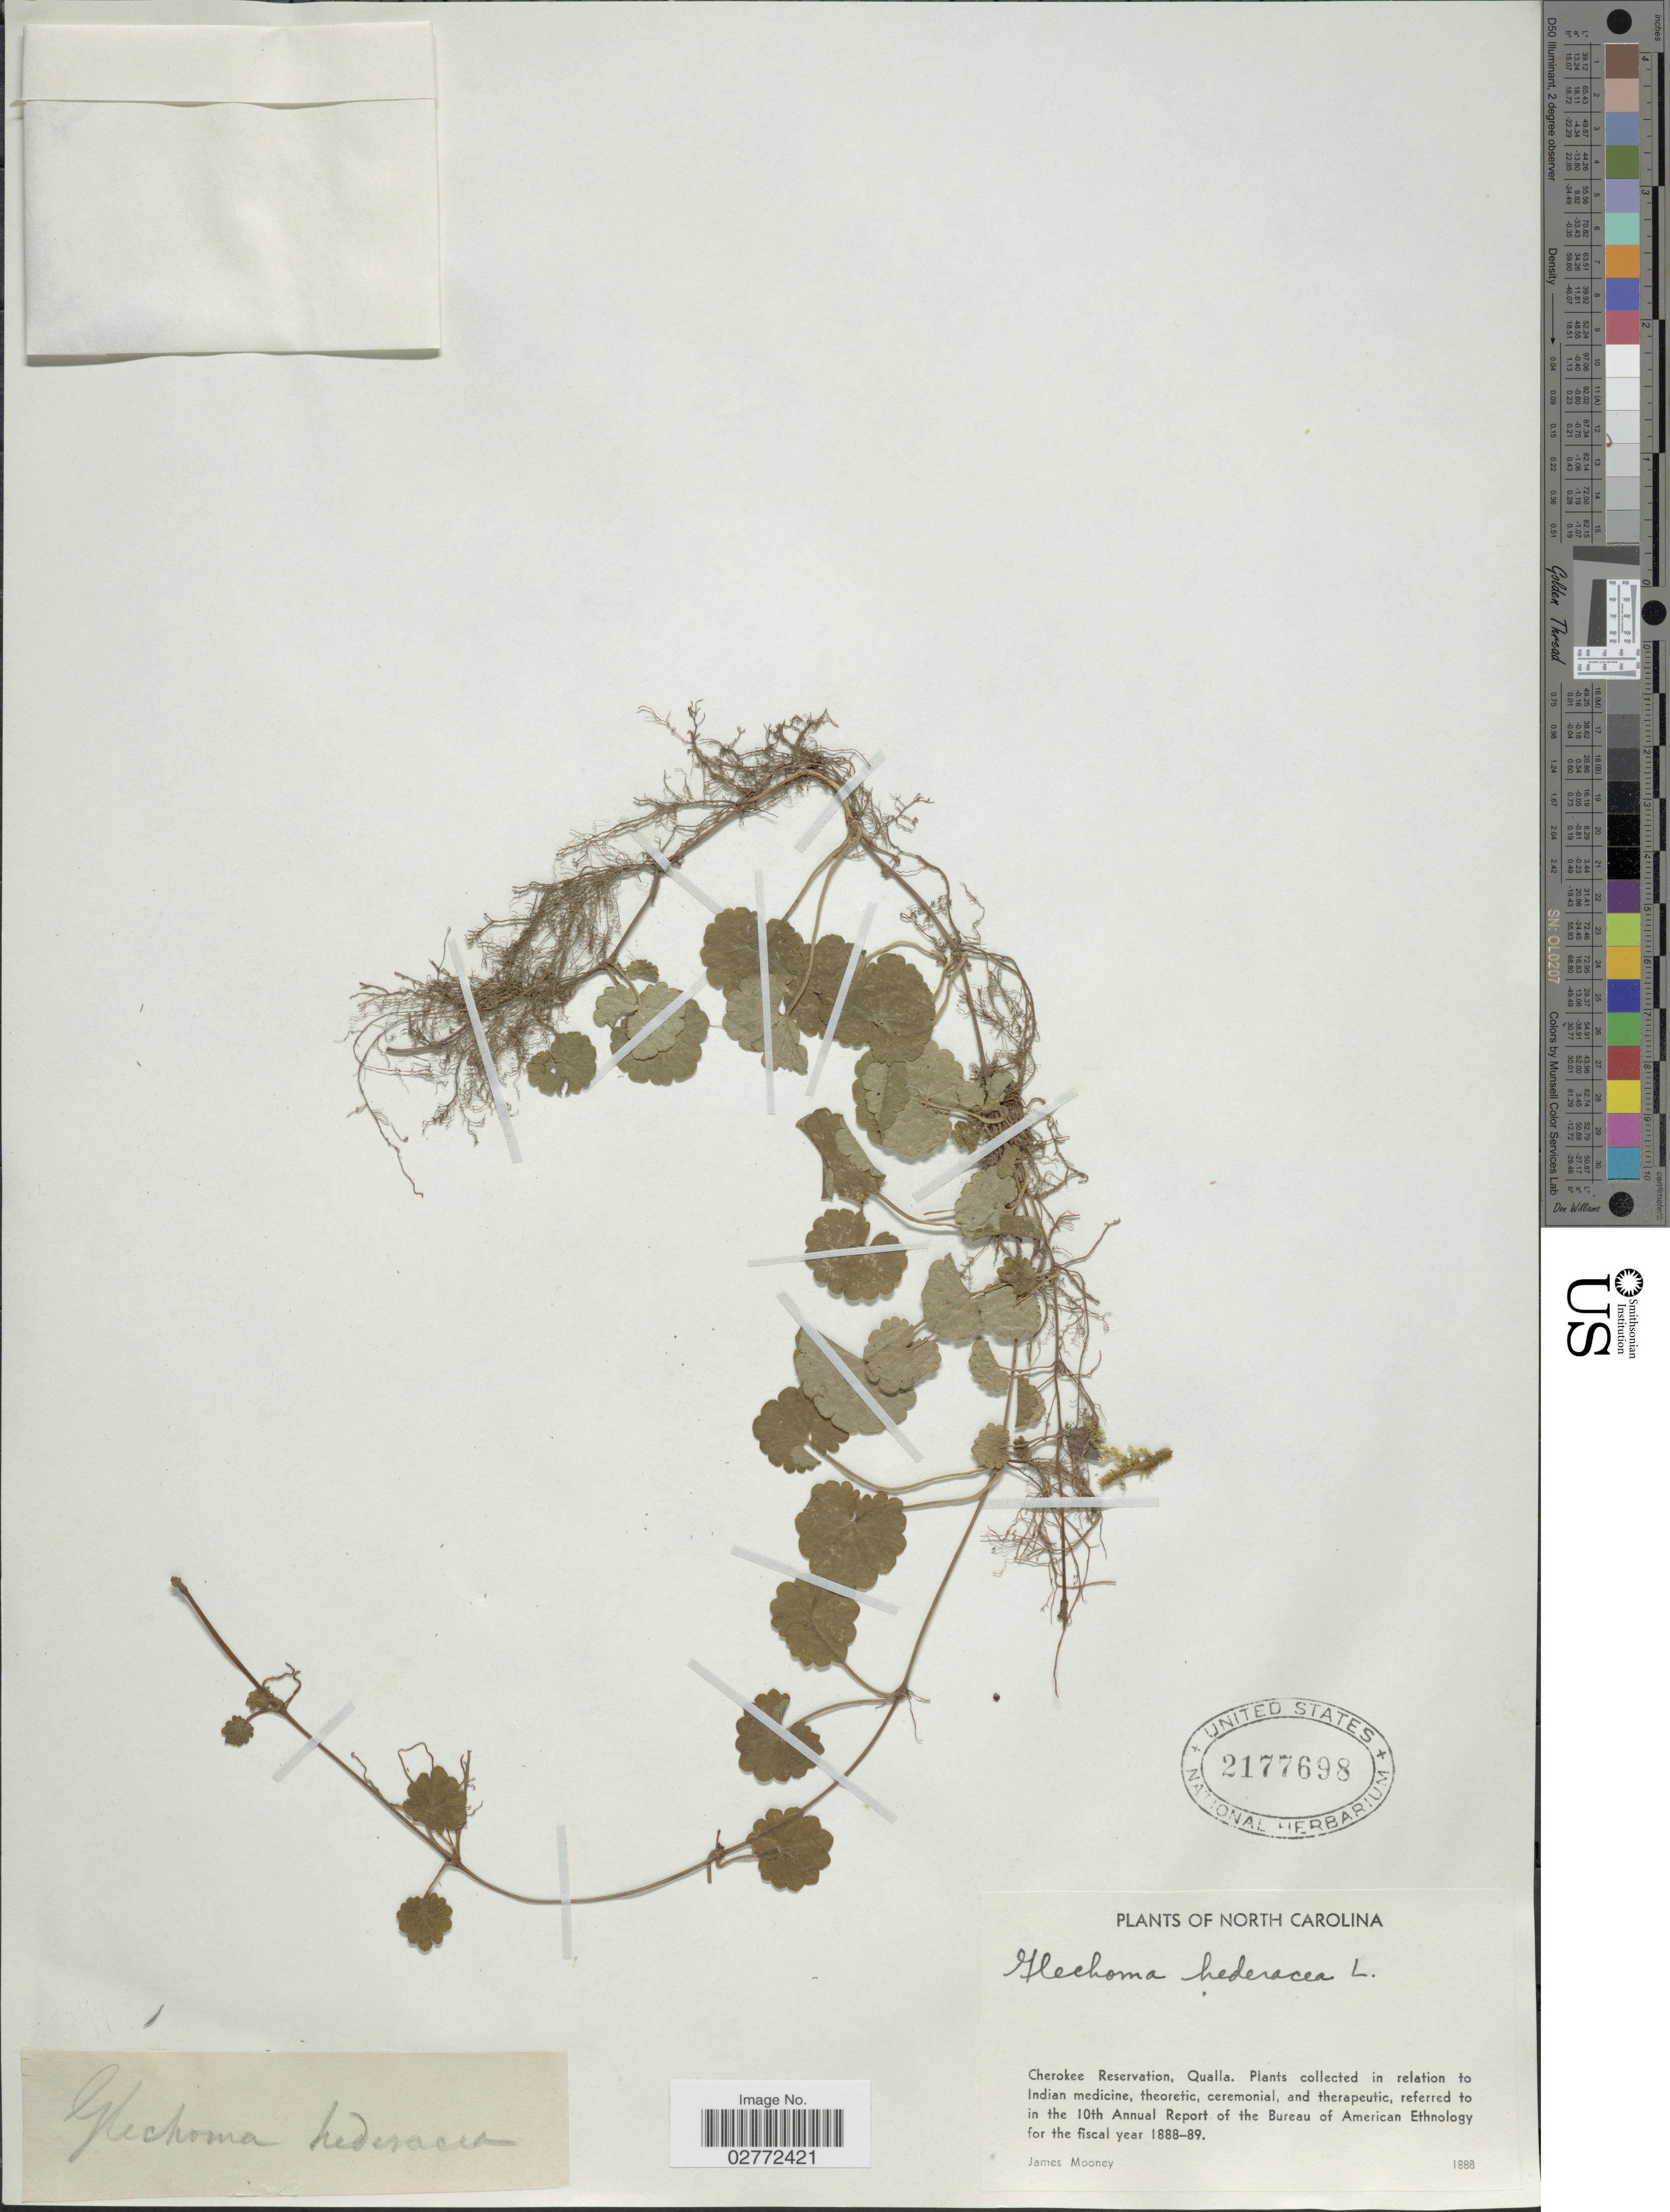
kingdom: Plantae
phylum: Tracheophyta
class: Magnoliopsida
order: Lamiales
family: Lamiaceae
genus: Glechoma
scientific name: Glechoma hederacea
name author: L.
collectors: J. Mooney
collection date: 1888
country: United States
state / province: North Carolina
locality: Cherokee Reservation, Qualla.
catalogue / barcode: US 2177698